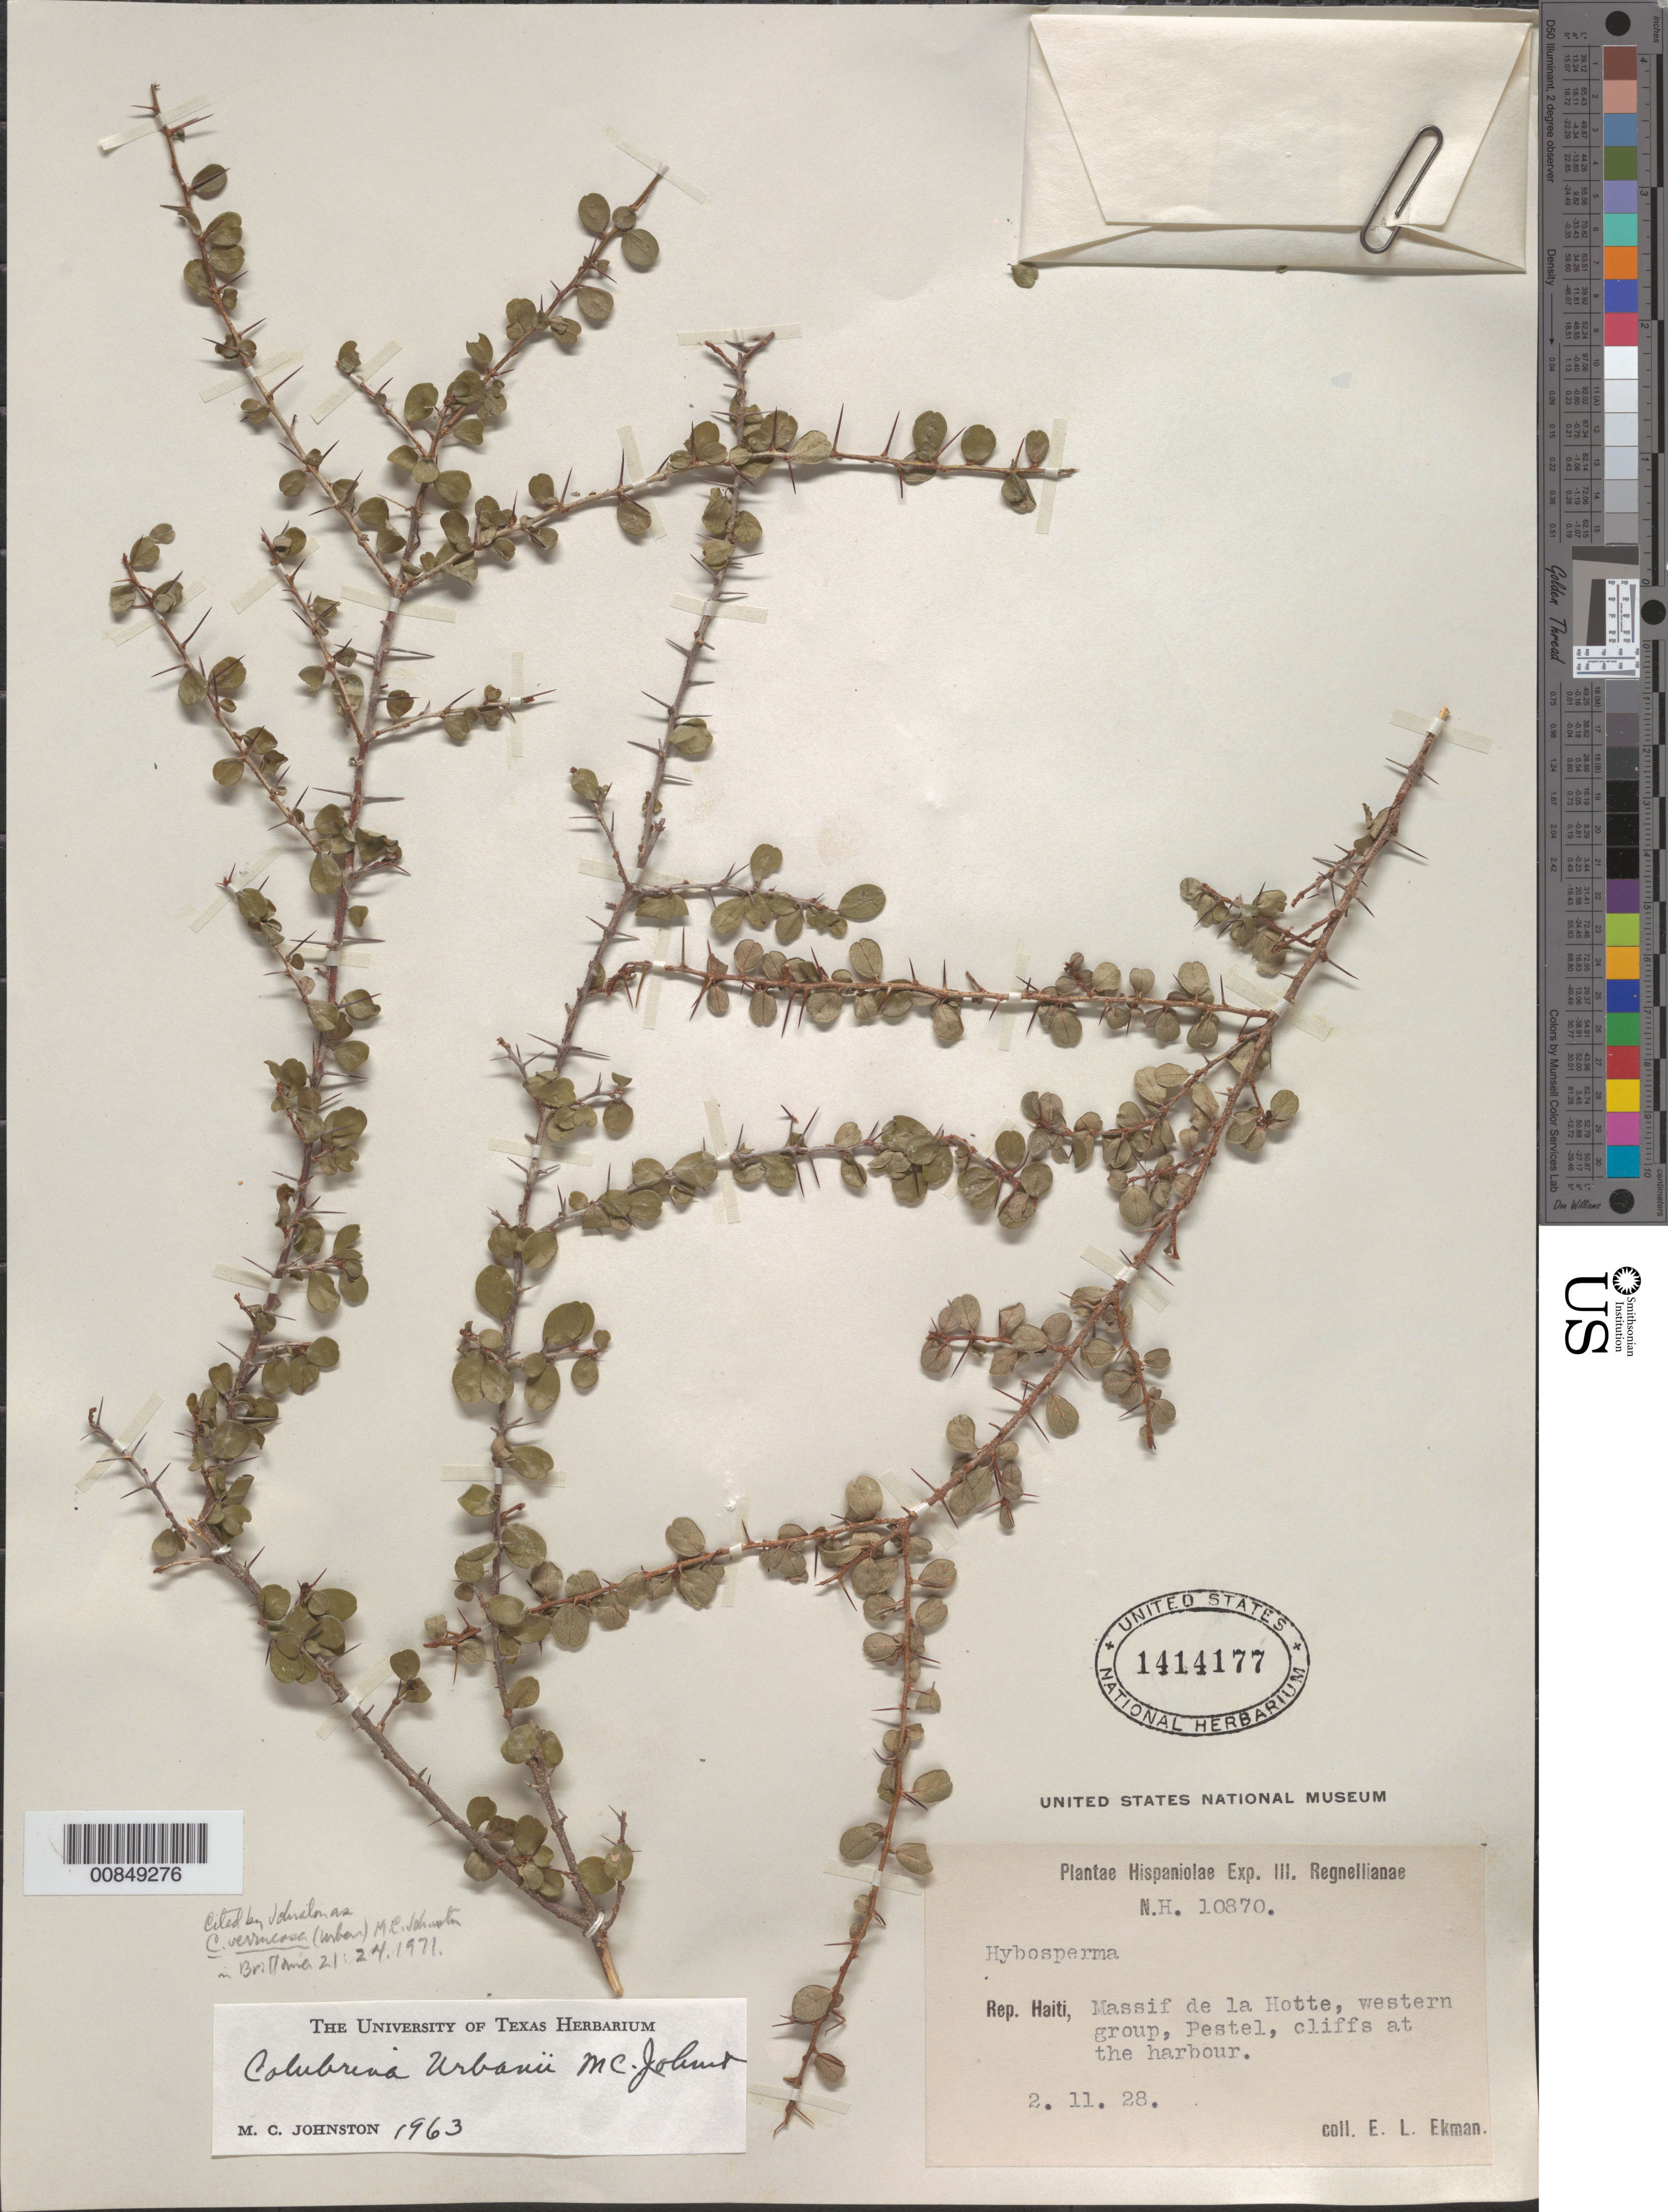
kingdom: Plantae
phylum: Tracheophyta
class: Magnoliopsida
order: Rosales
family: Rhamnaceae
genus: Colubrina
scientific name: Colubrina verrucosa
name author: (Urb.) M.C. Johnst.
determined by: Johnston, Marshall C.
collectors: E. L. Ekman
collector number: H 10870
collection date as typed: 02 Nov 1928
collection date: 1928-11-02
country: Haiti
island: Hispaniola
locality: Massif de la Hotte, western group, Pestel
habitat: Cliffs at harbour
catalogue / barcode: US 1414177